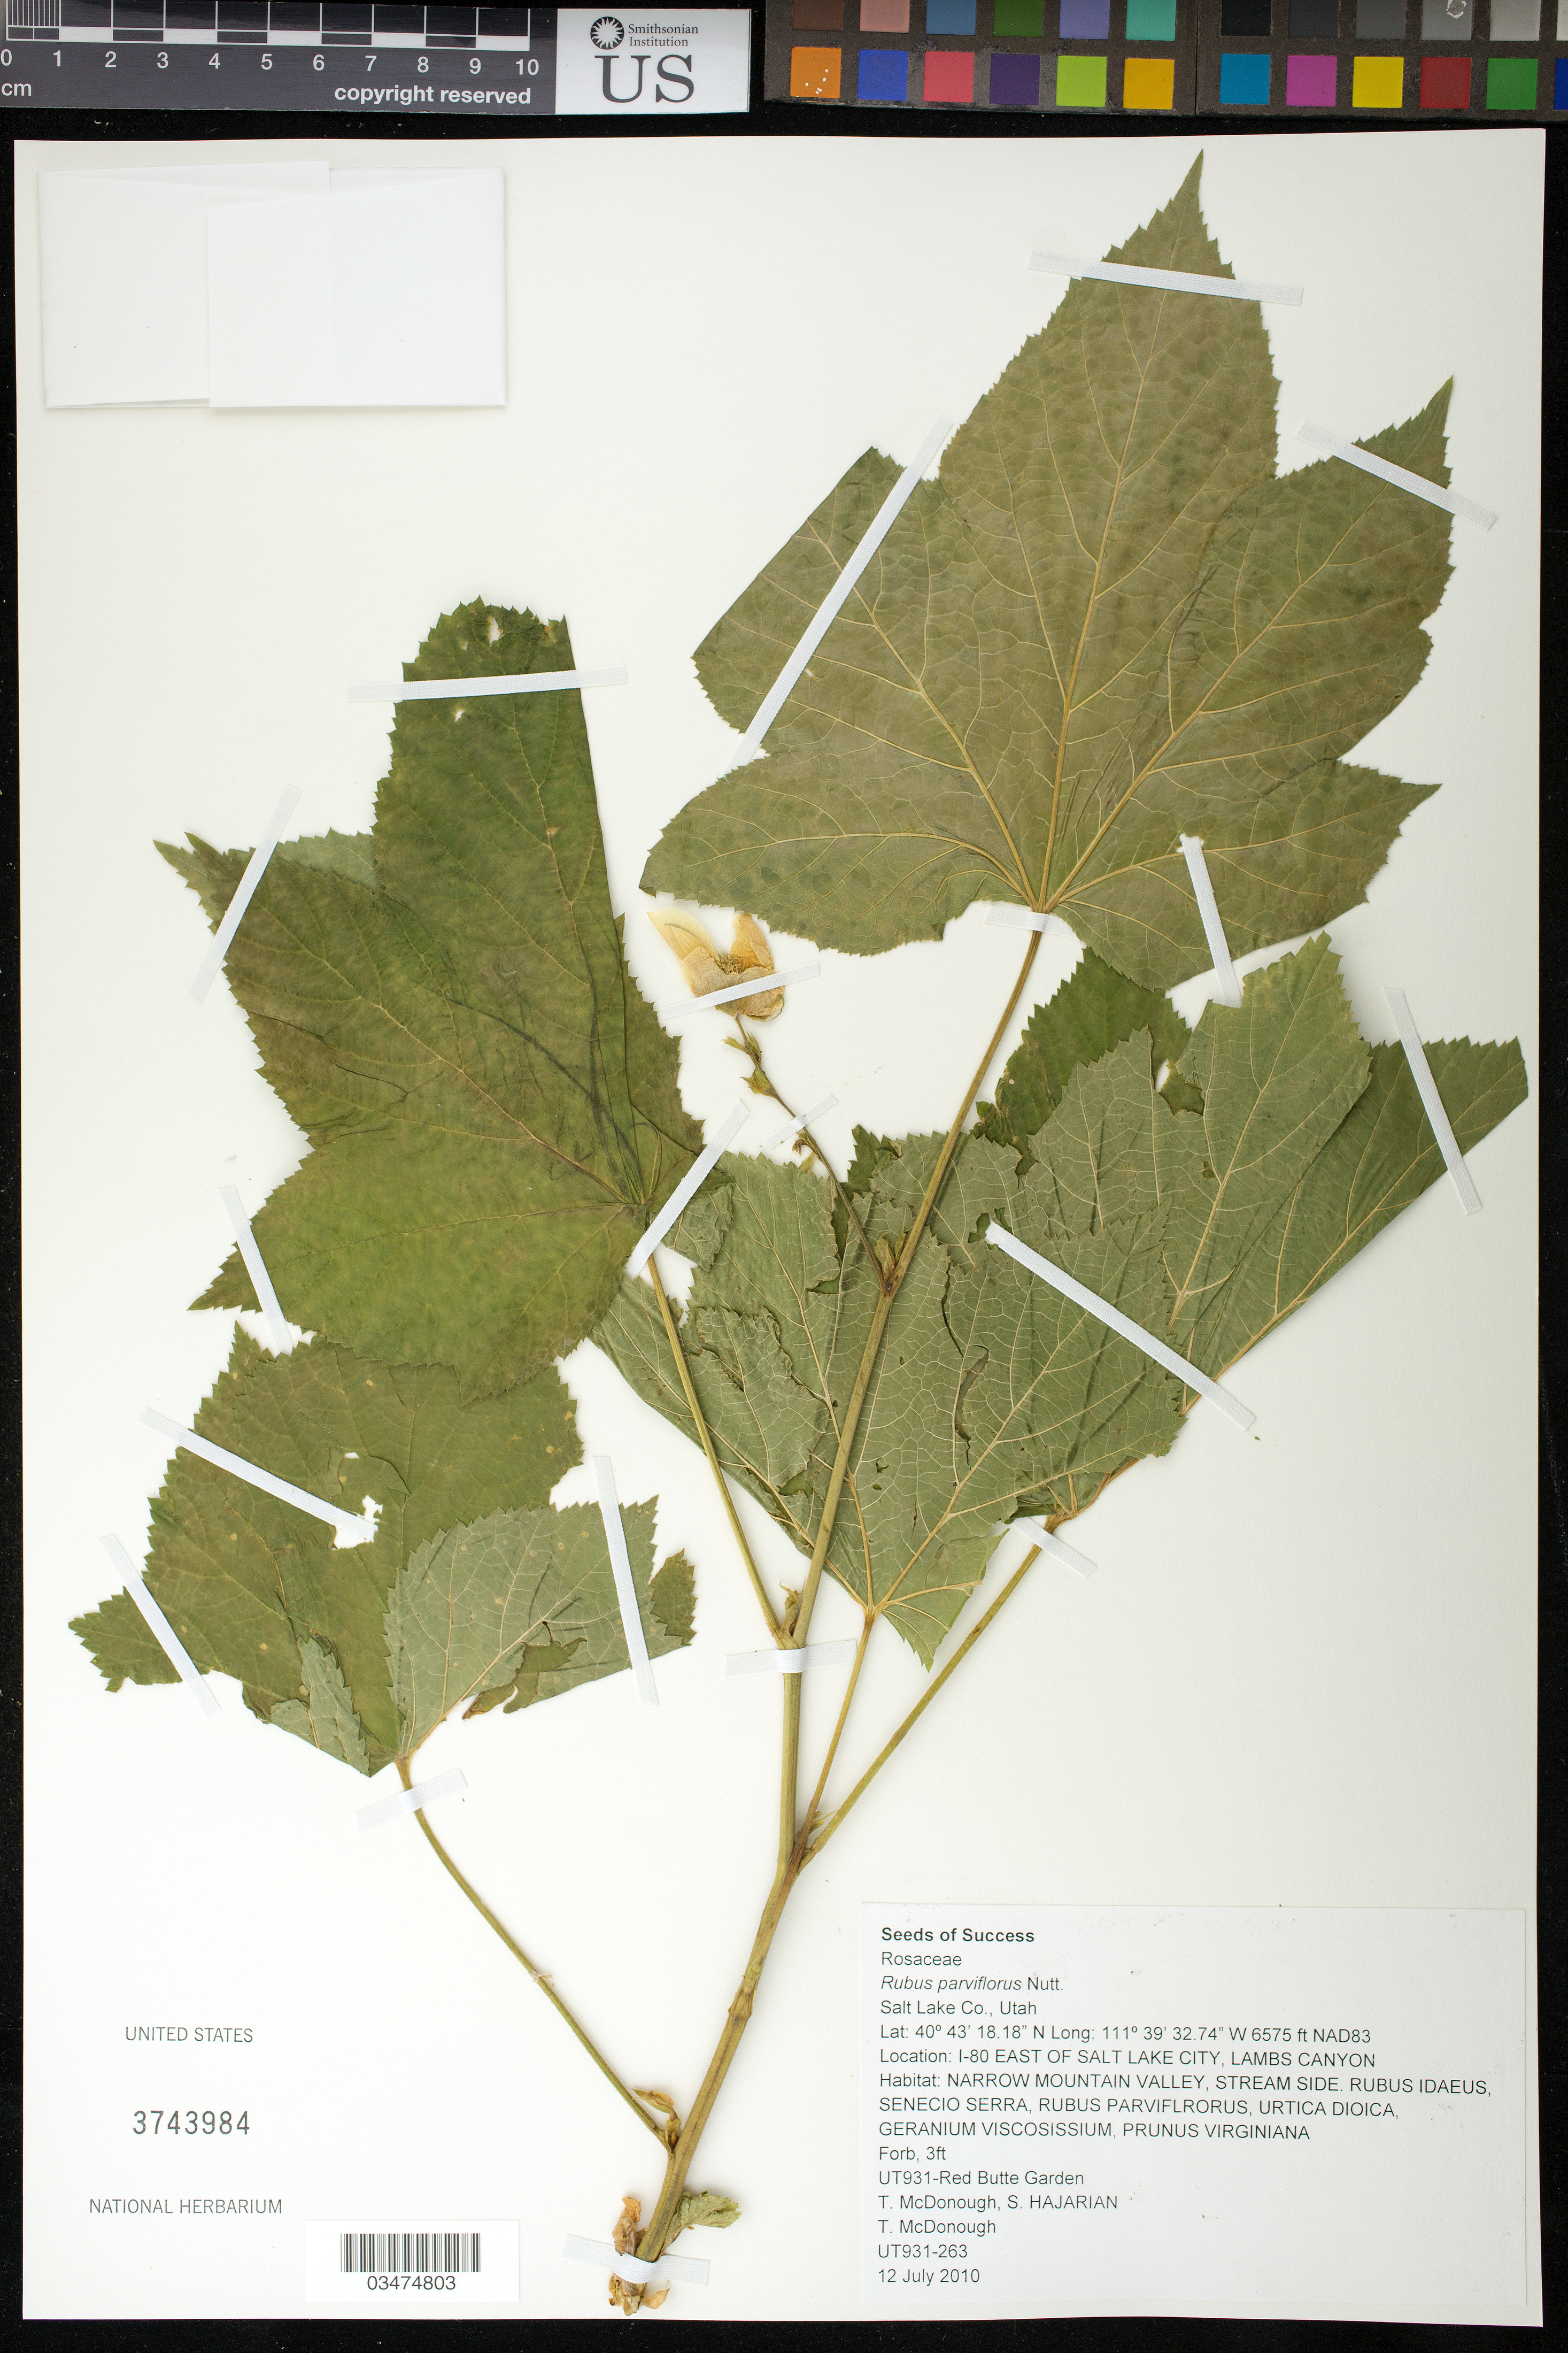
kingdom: Plantae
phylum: Tracheophyta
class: Magnoliopsida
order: Rosales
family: Rosaceae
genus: Rubus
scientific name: Rubus parviflorus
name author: Nutt.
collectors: T. McDonough & S. Hajarian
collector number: UT931-263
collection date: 2010-07-12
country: United States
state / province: Utah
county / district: Salt Lake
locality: Lambs Canyon, I-80 E of Salt Lake City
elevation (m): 2004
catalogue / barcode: US 3743984